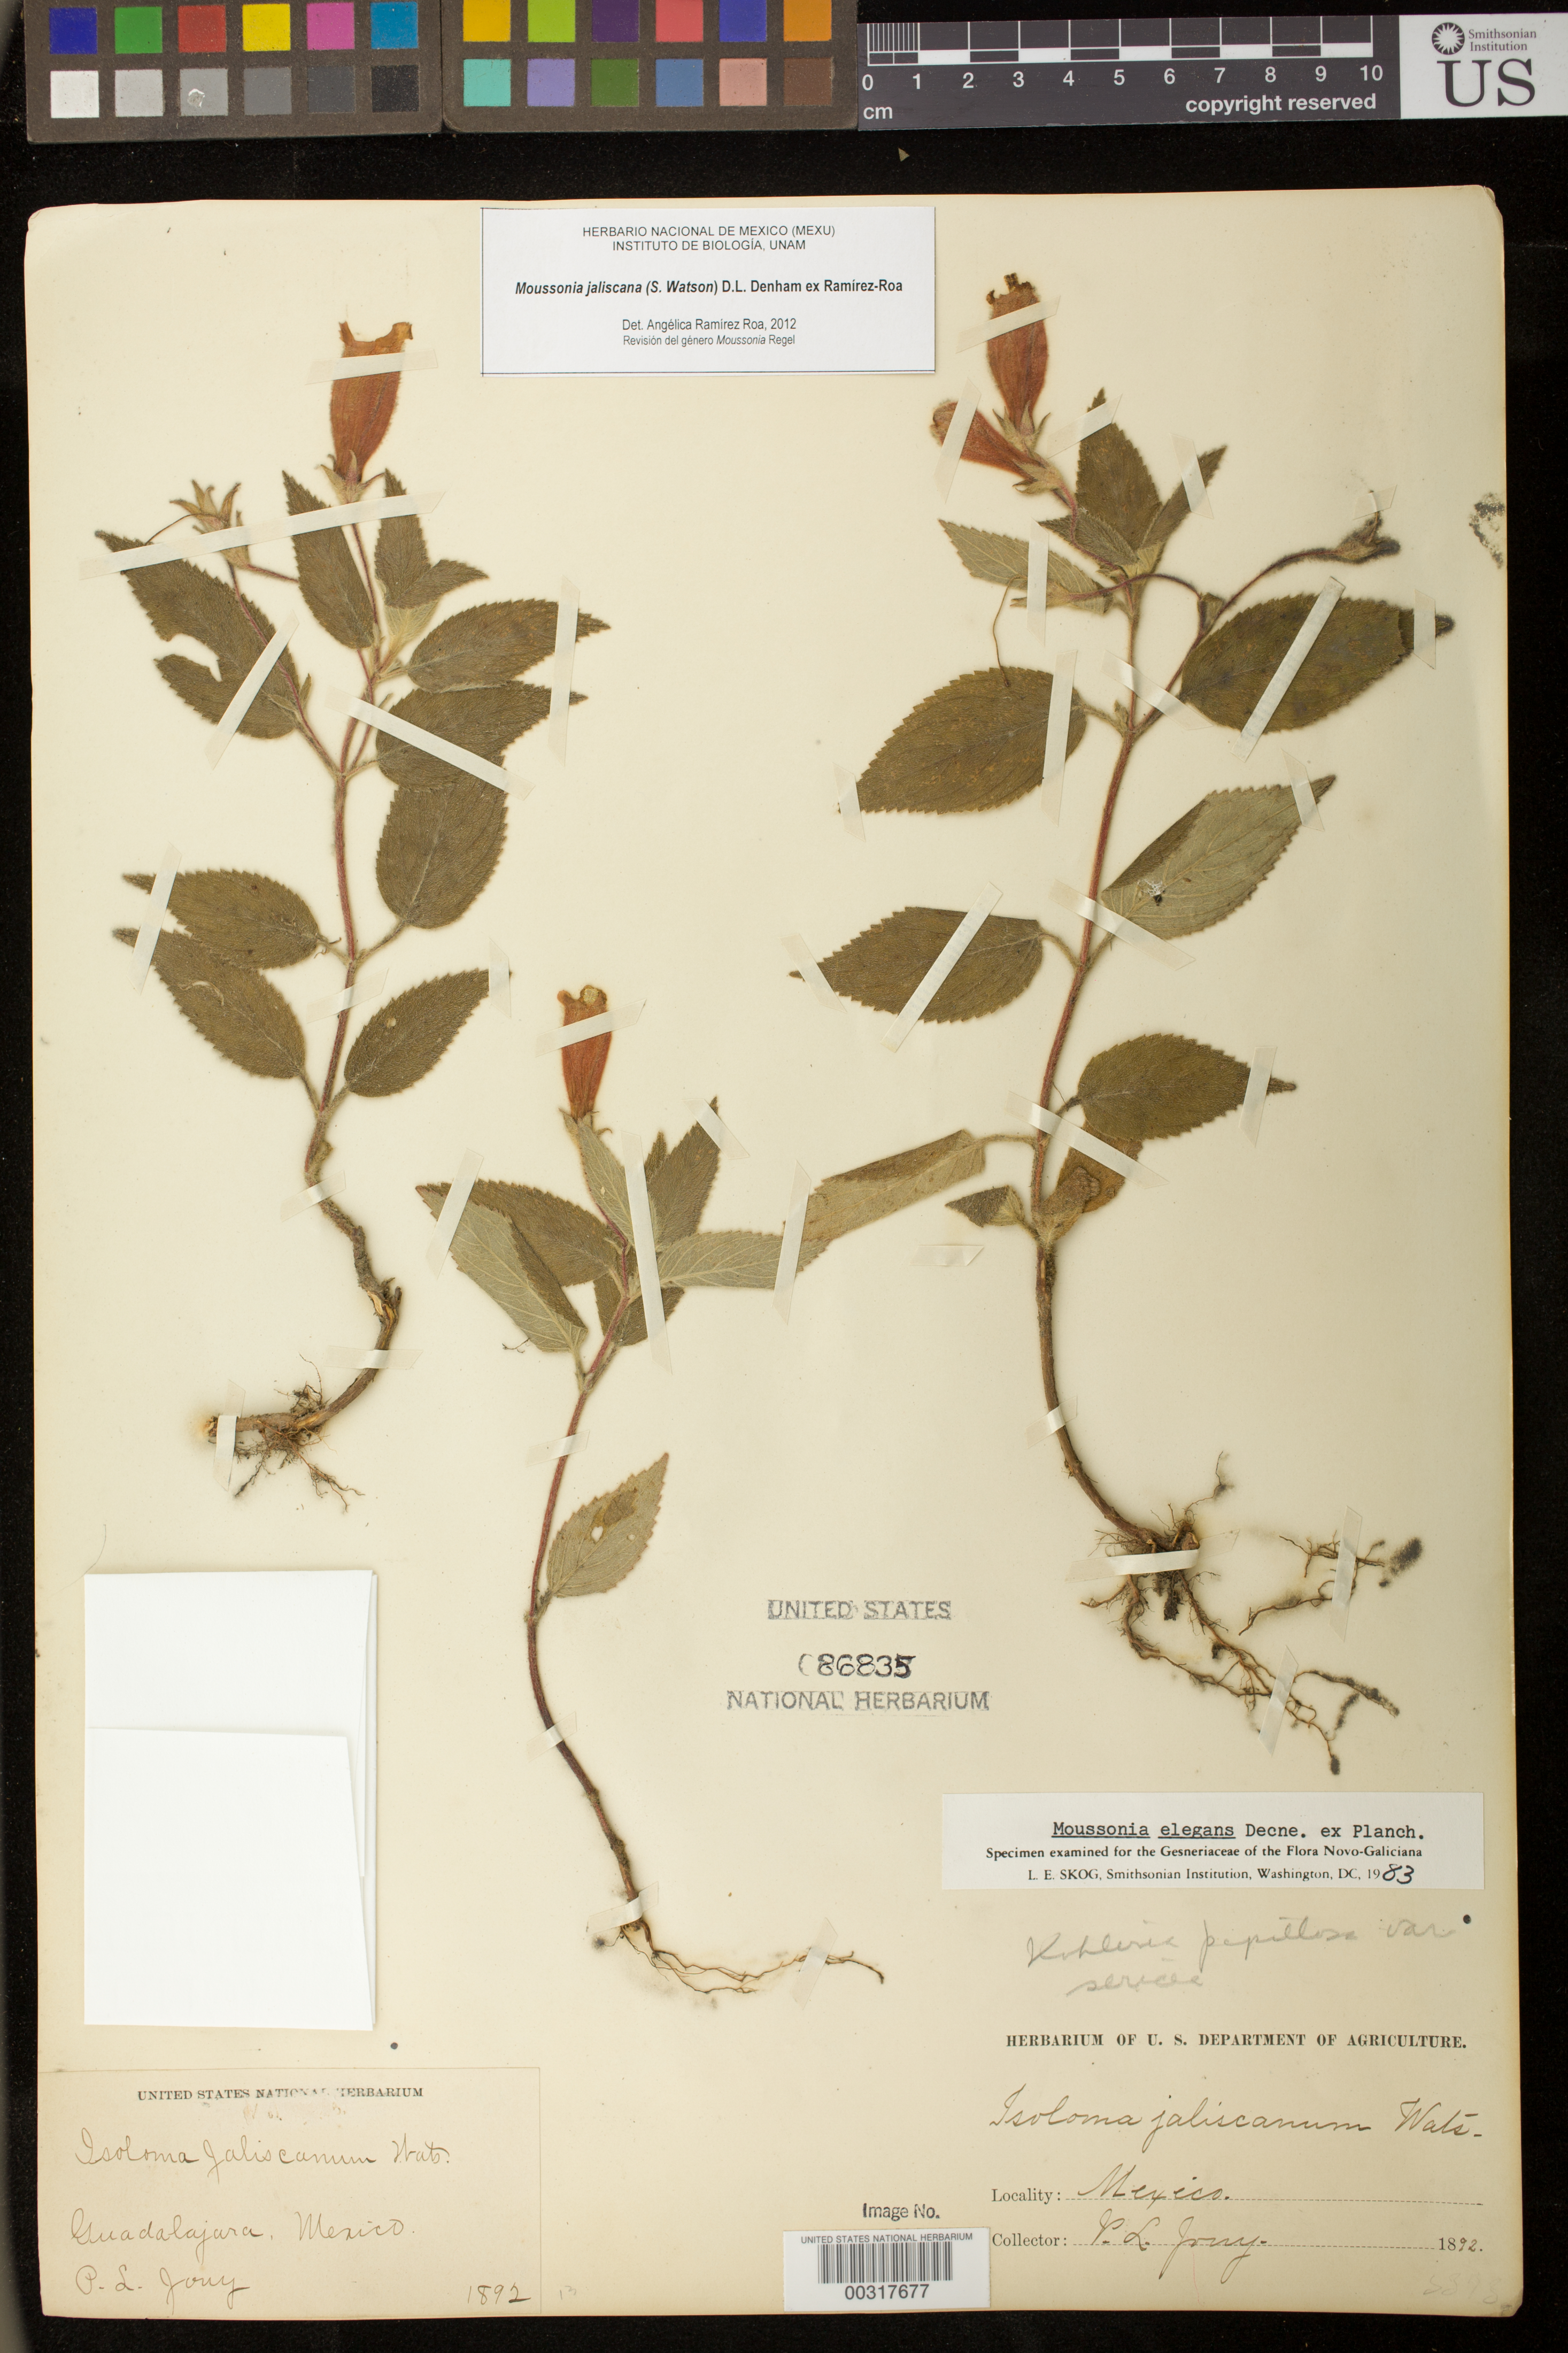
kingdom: Plantae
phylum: Tracheophyta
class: Magnoliopsida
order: Lamiales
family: Gesneriaceae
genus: Moussonia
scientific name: Moussonia jaliscana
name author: (S. Watson) D.L. Denham ex Ram.-Roa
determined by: Ramírez-Roa, A.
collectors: P. Jouy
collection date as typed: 1892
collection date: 1892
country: Mexico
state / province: Jalisco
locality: Guadalajara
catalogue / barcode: US 86835